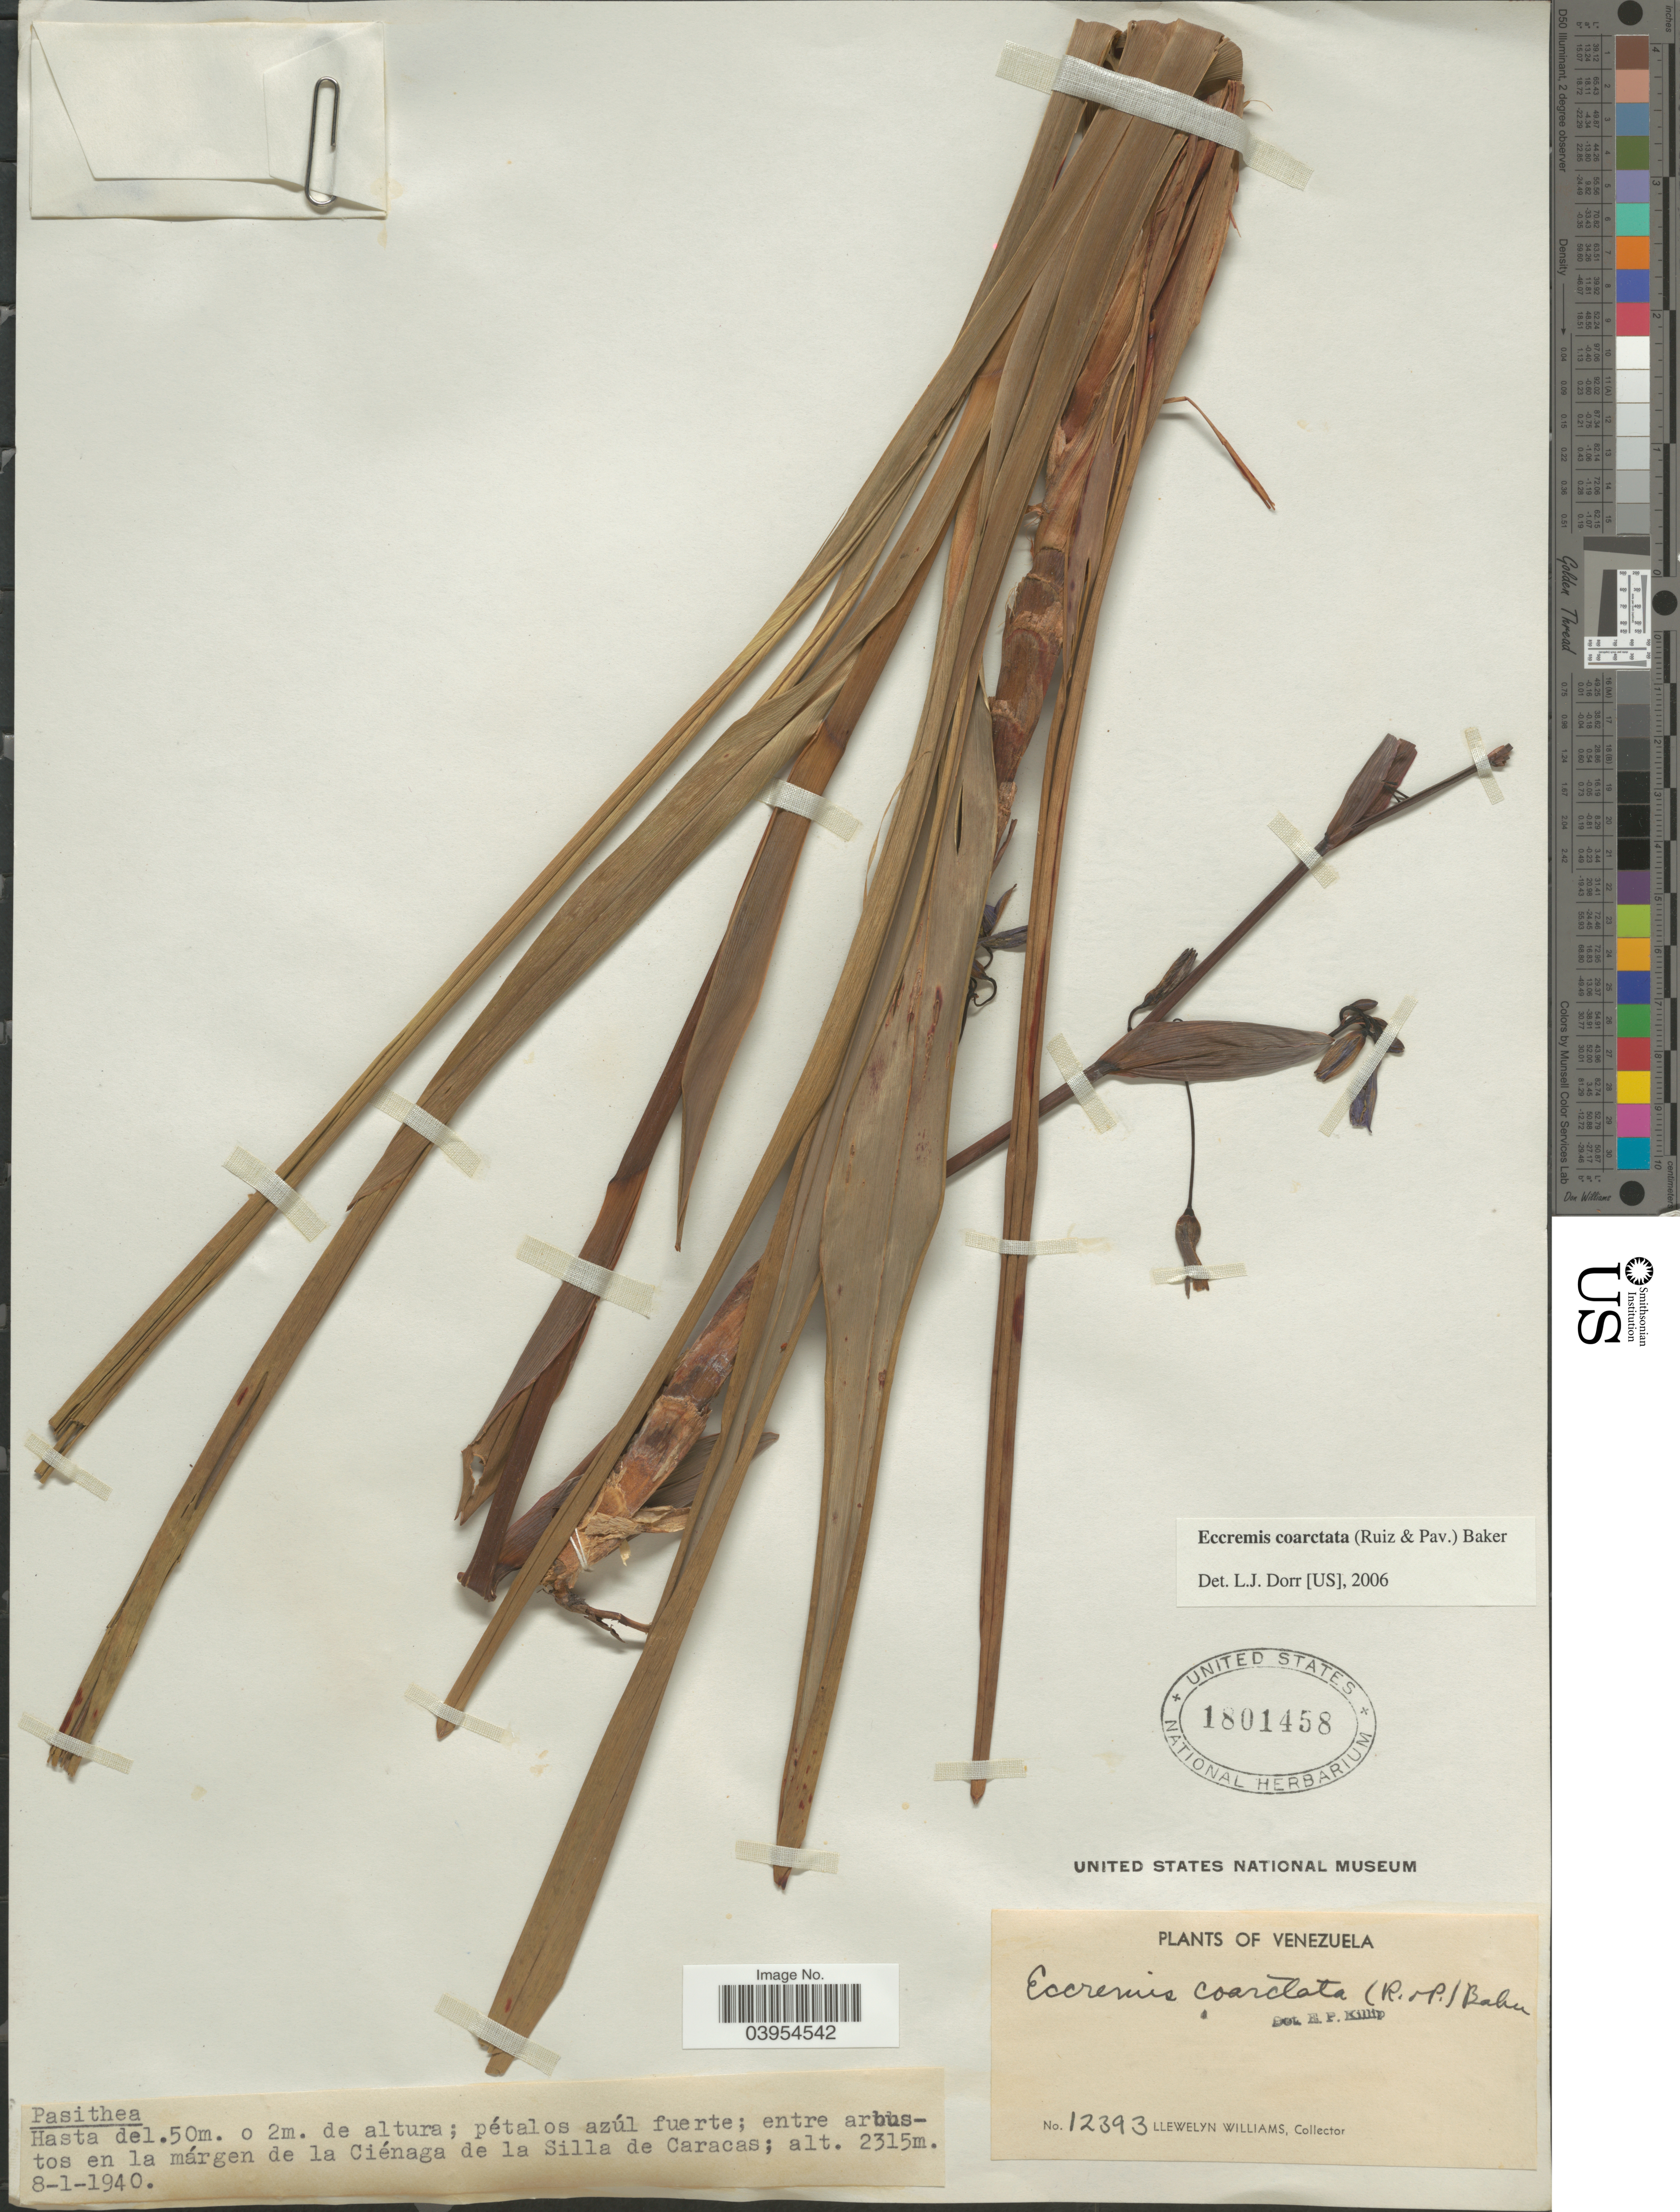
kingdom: Plantae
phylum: Tracheophyta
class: Liliopsida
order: Asparagales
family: Asphodelaceae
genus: Eccremis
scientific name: Eccremis coarctata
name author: Baker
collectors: Ll. Williams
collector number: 12393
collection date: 1940-01-08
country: Venezuela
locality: Entre arbustos en la márgen de la Ciénaga de la Silla de Caracas.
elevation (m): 2315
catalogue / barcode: US 1801458